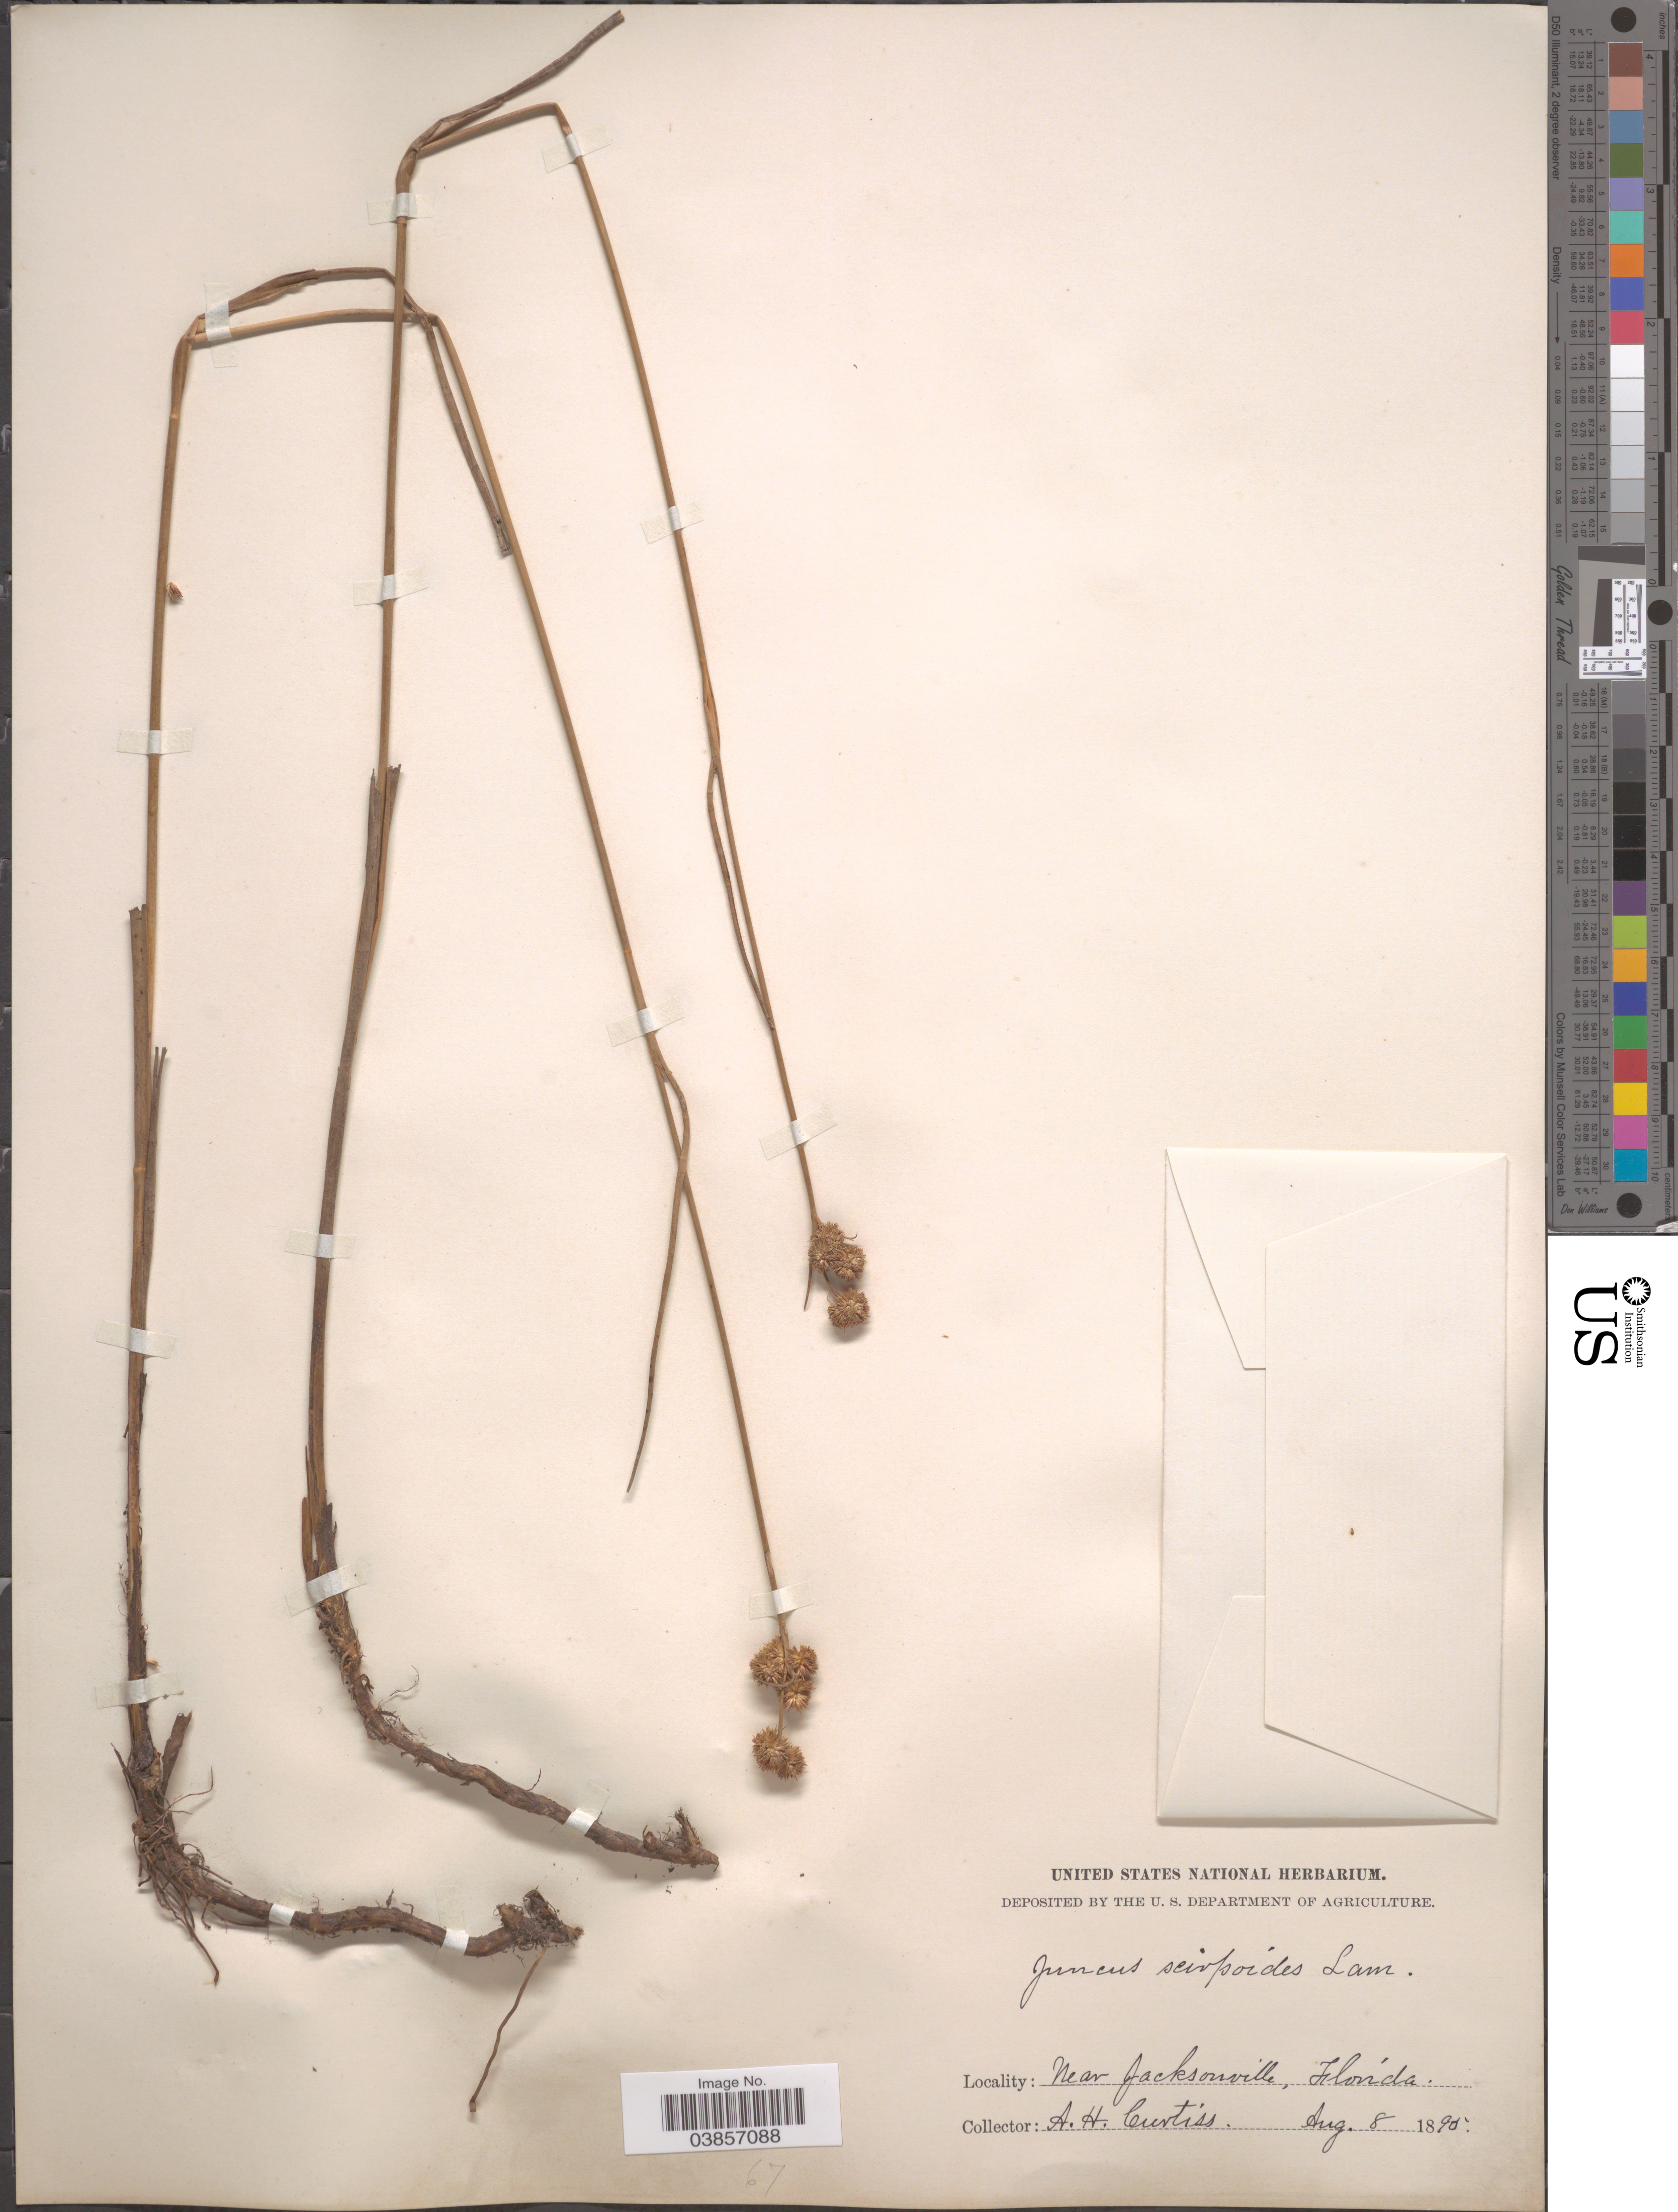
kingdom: Plantae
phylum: Tracheophyta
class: Liliopsida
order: Poales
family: Juncaceae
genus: Juncus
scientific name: Juncus scirpoides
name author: Lam.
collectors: A. H. Curtiss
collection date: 1895-08-08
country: United States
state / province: Florida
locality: Near Jacksonville.